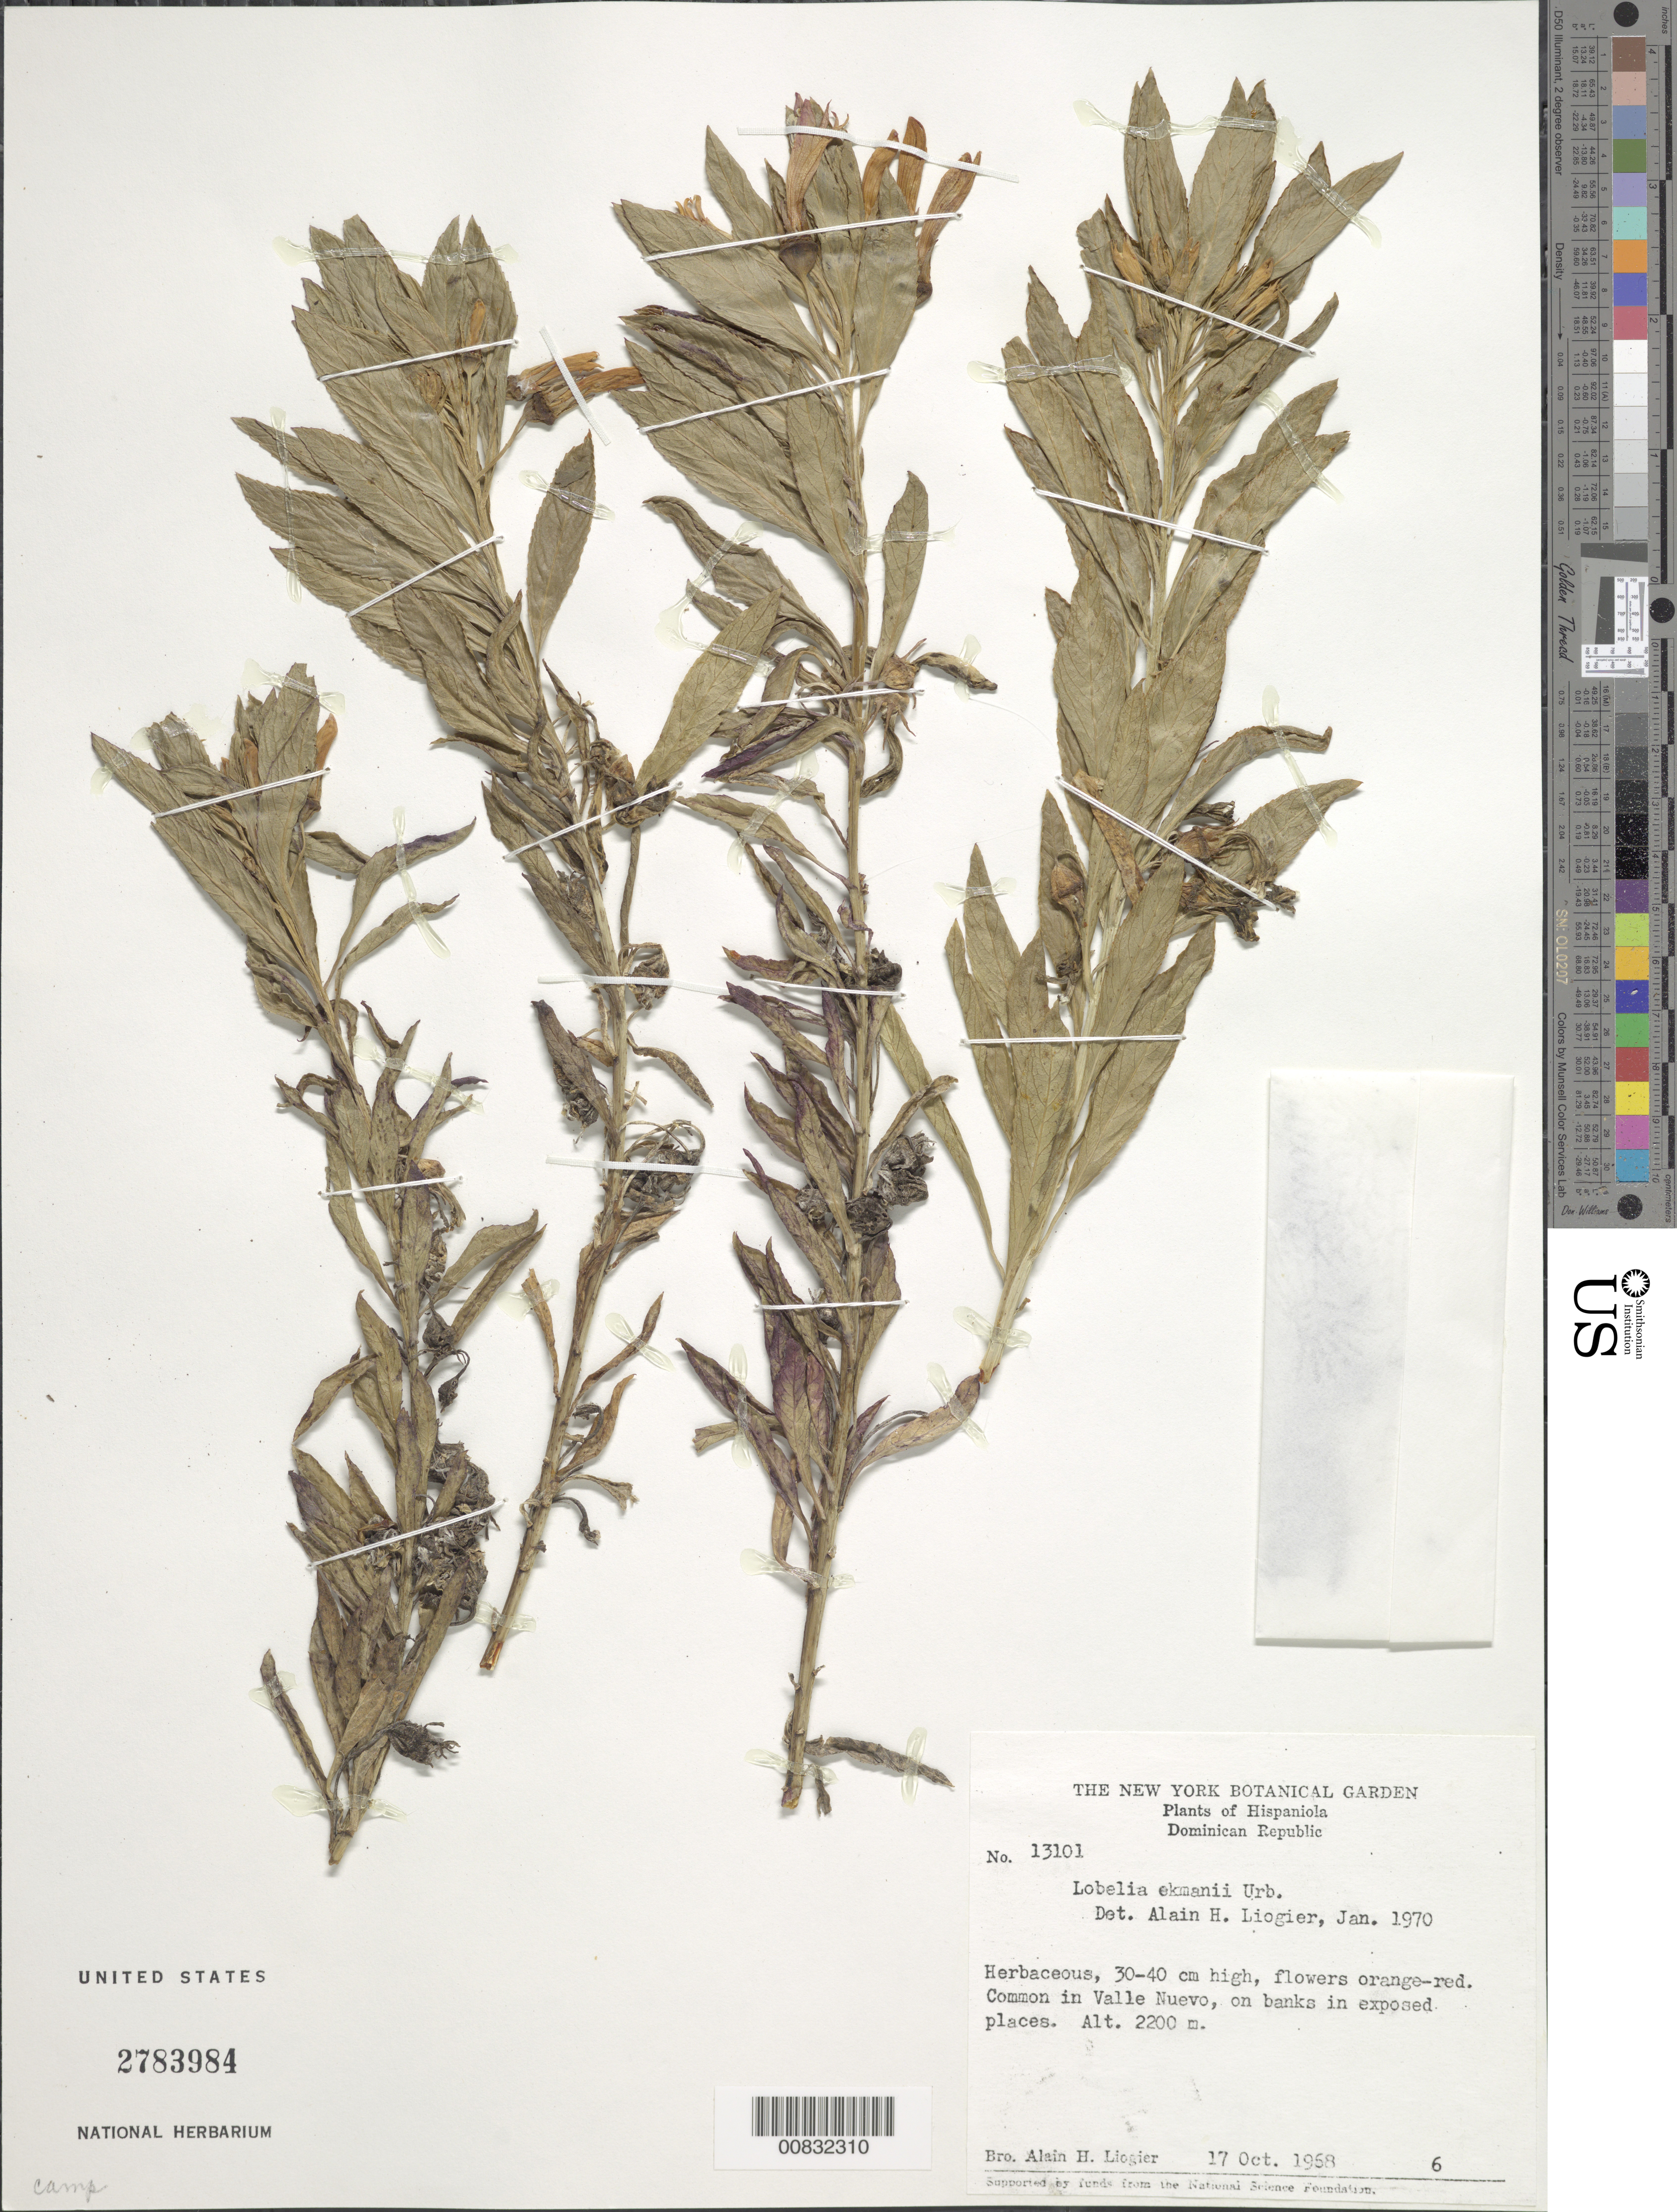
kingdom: Plantae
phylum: Tracheophyta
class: Magnoliopsida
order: Asterales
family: Campanulaceae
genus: Lobelia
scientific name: Lobelia ekmanii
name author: Urb.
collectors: A. H. Liogier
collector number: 13101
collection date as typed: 17 Oct 1968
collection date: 1968-10-17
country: Dominican Republic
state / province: La Vega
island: Hispaniola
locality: Valle Nuevo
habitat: On banks in exposed places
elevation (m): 2200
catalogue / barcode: US 2783984